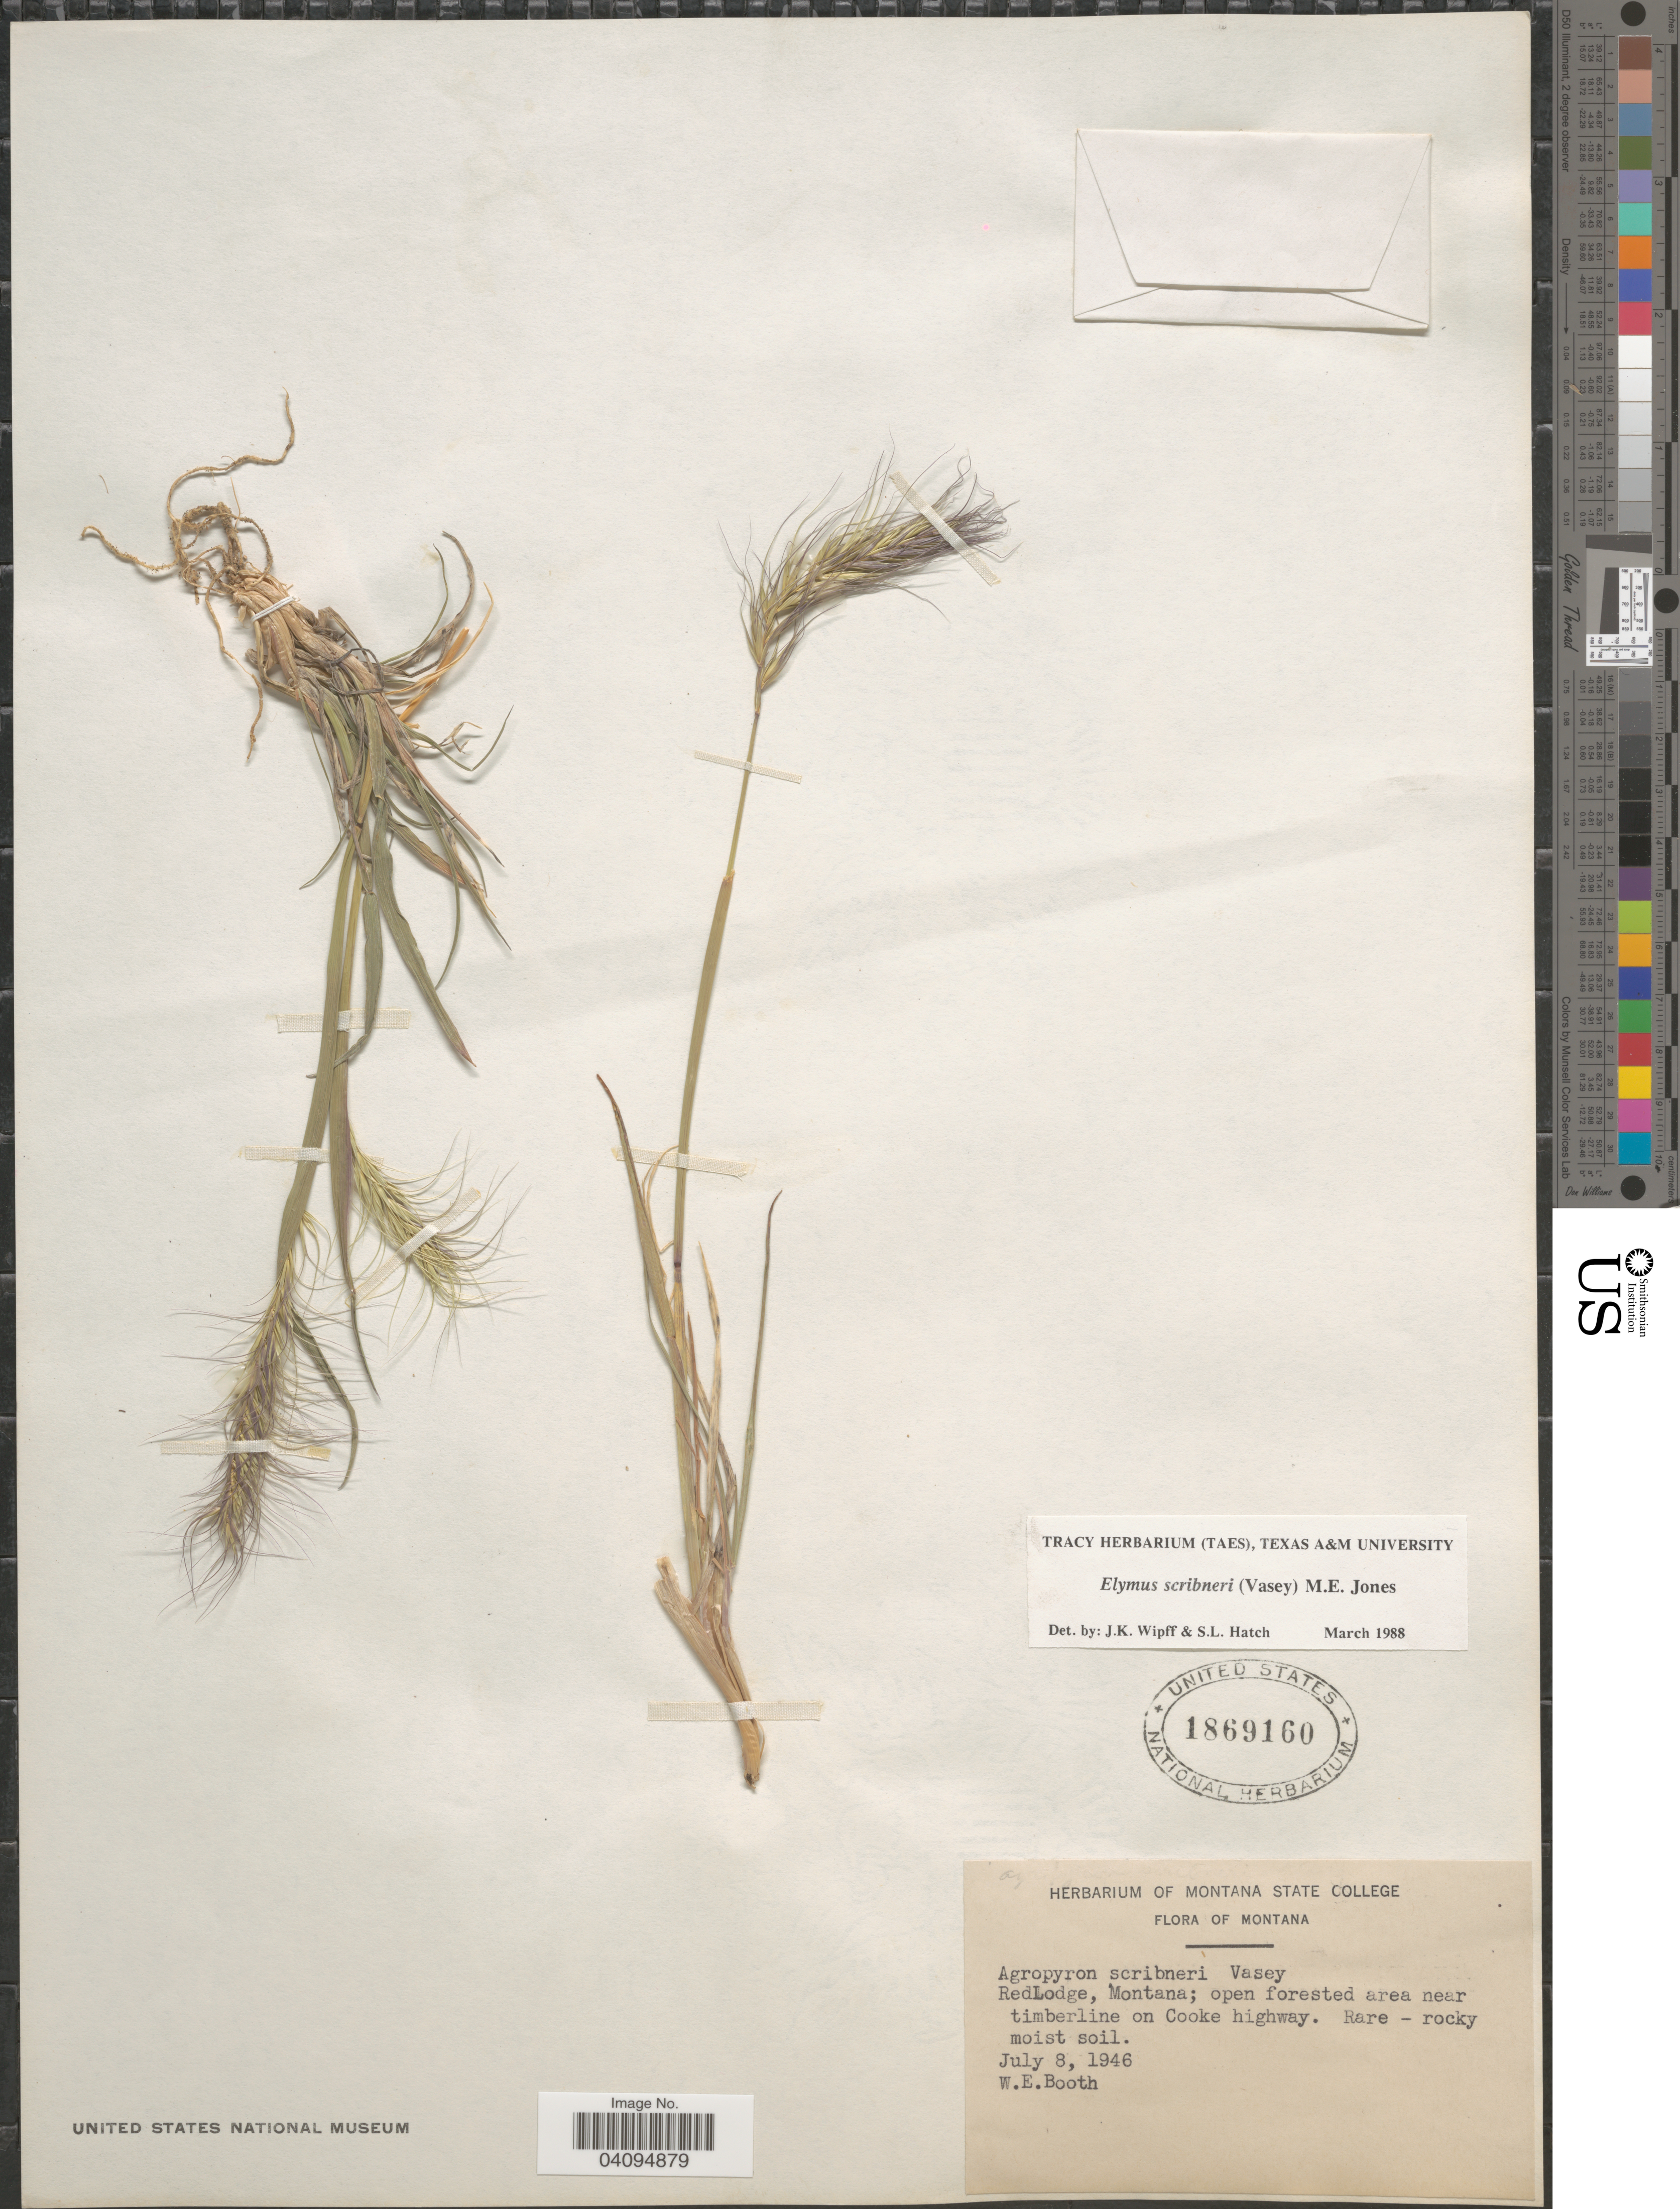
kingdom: Plantae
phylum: Tracheophyta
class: Liliopsida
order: Poales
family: Poaceae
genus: Elymus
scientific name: Elymus scribneri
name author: (Vasey) M.E. Jones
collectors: W. Booth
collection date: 1946-07-08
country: United States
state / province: Montana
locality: RedLodge: open forested area near timberline on Cooke highway.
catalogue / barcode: US 1869160